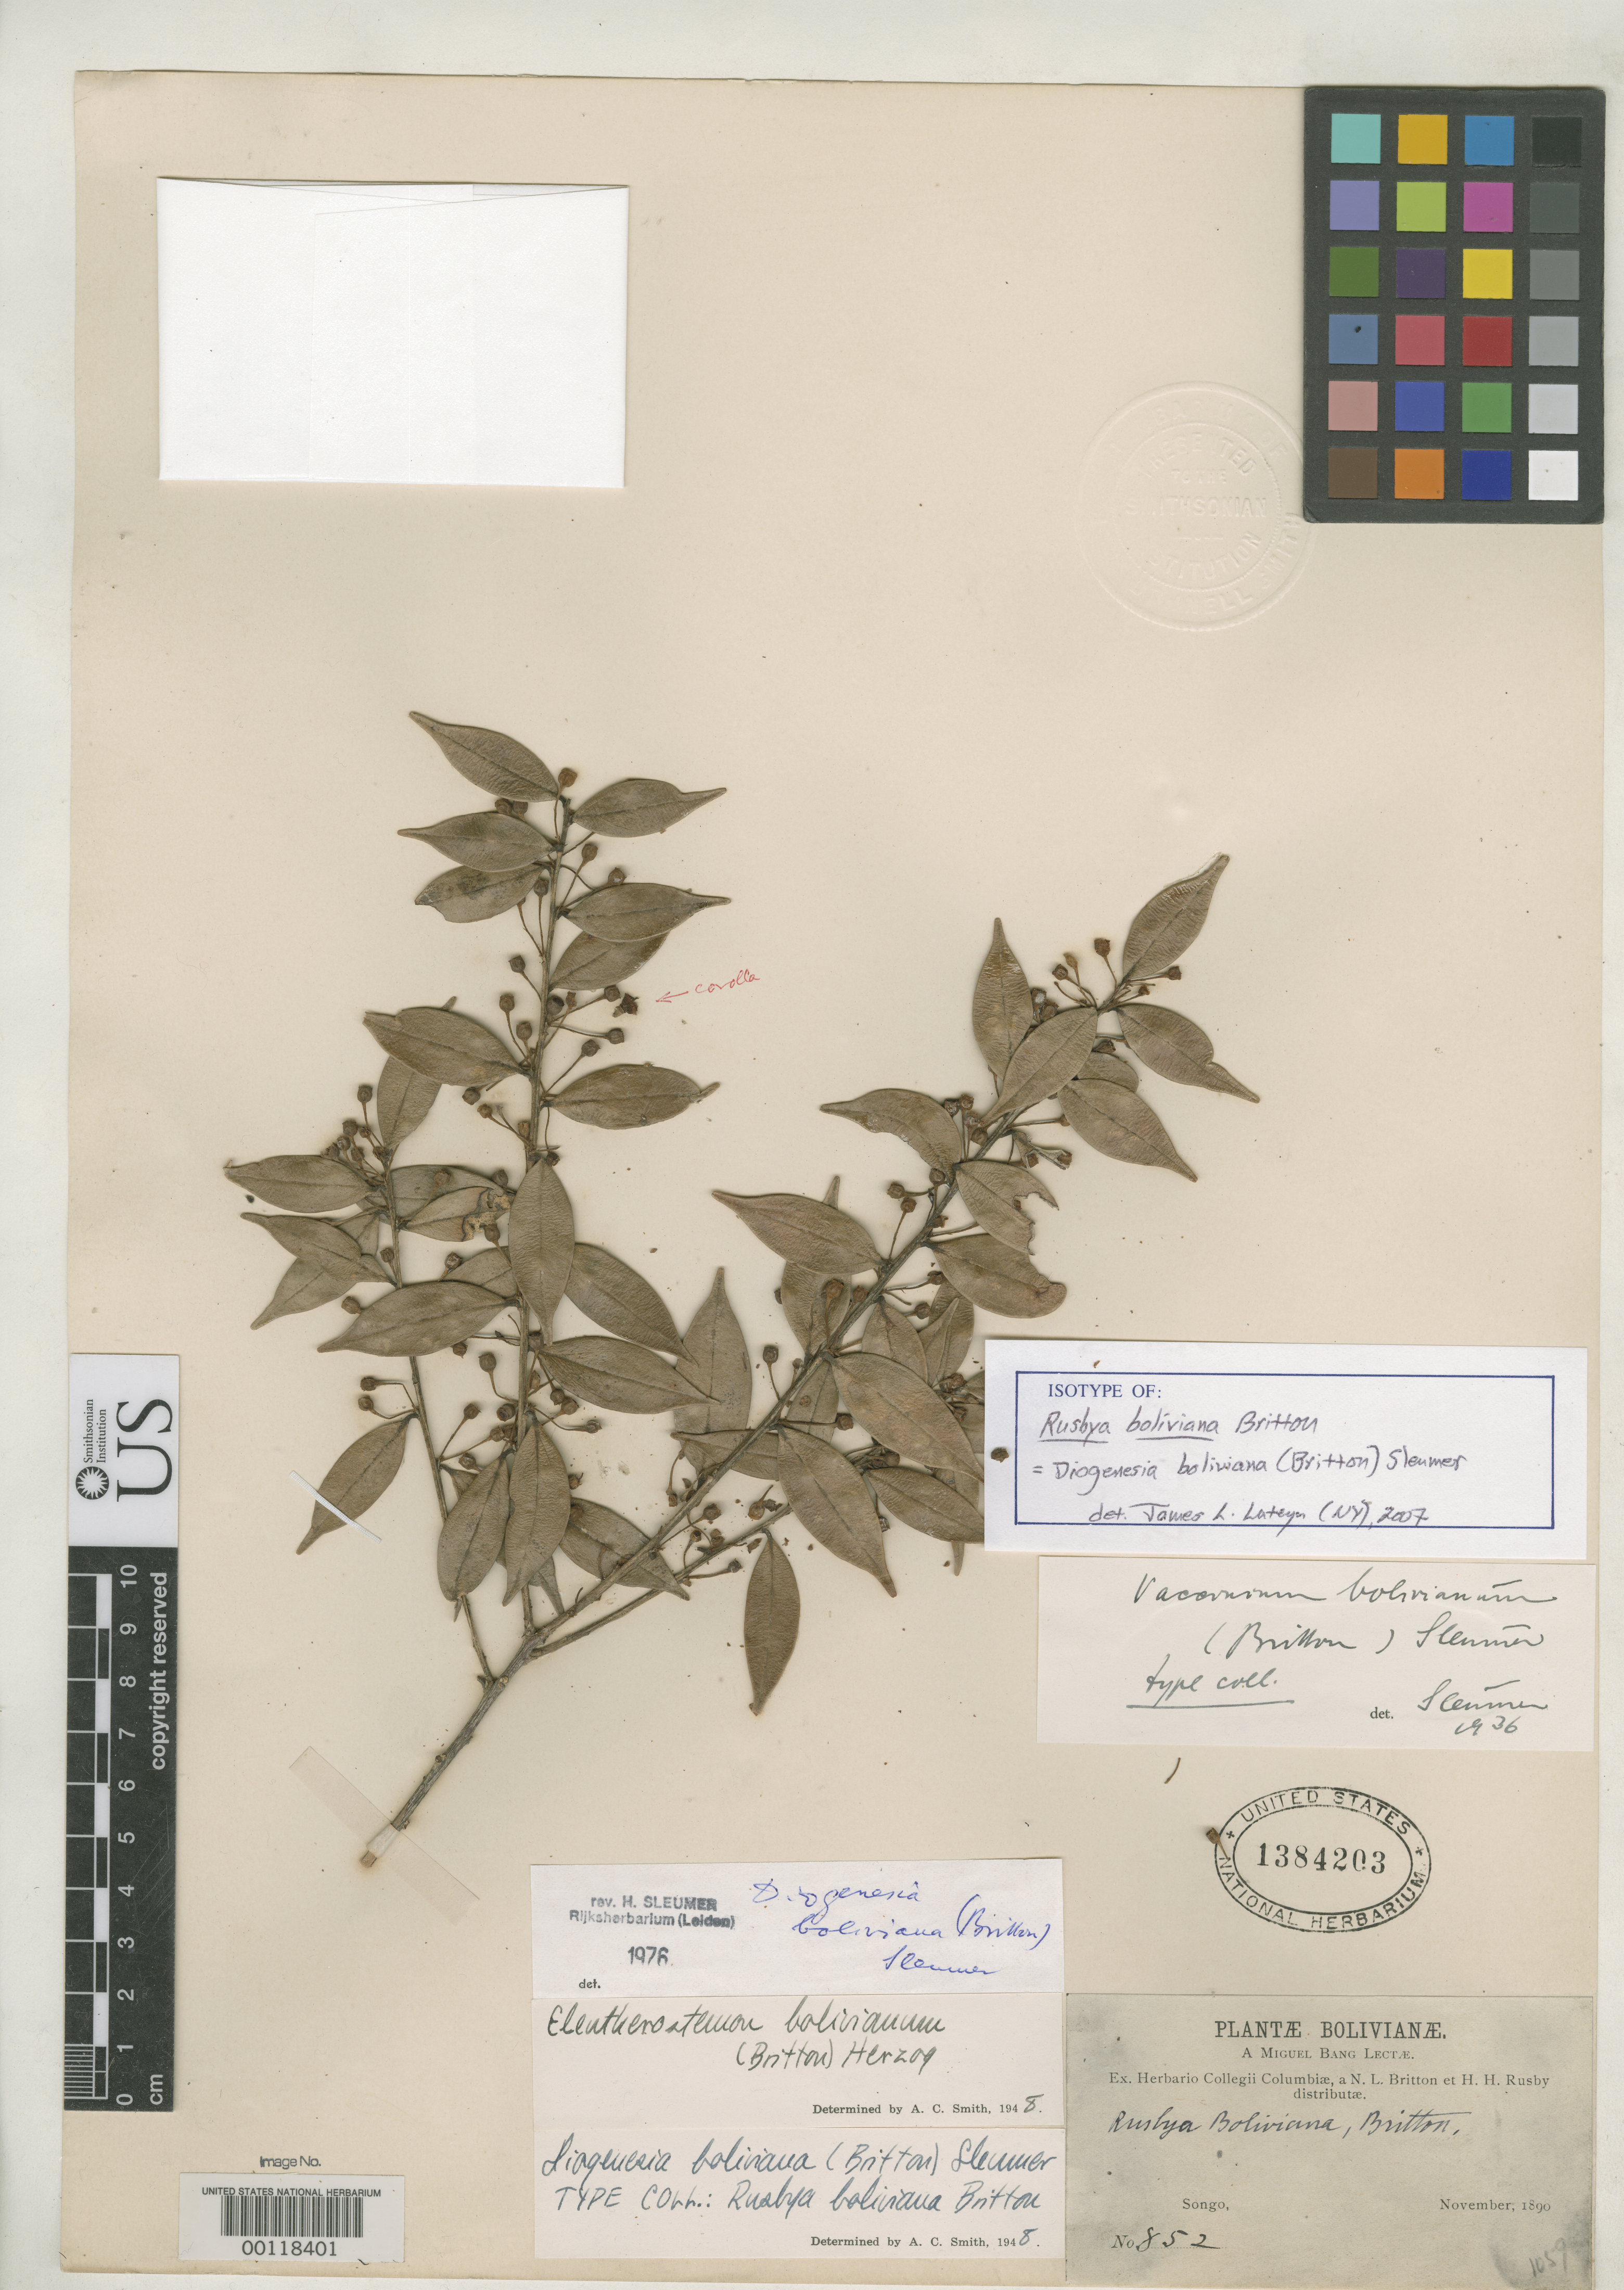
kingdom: Plantae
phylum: Tracheophyta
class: Magnoliopsida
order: Ericales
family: Ericaceae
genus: Rusbya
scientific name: Rusbya boliviana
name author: Britton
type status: Isotype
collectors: M. Bang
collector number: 852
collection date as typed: Nov 1890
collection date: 1890-11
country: Bolivia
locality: Songo.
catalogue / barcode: US 1384203